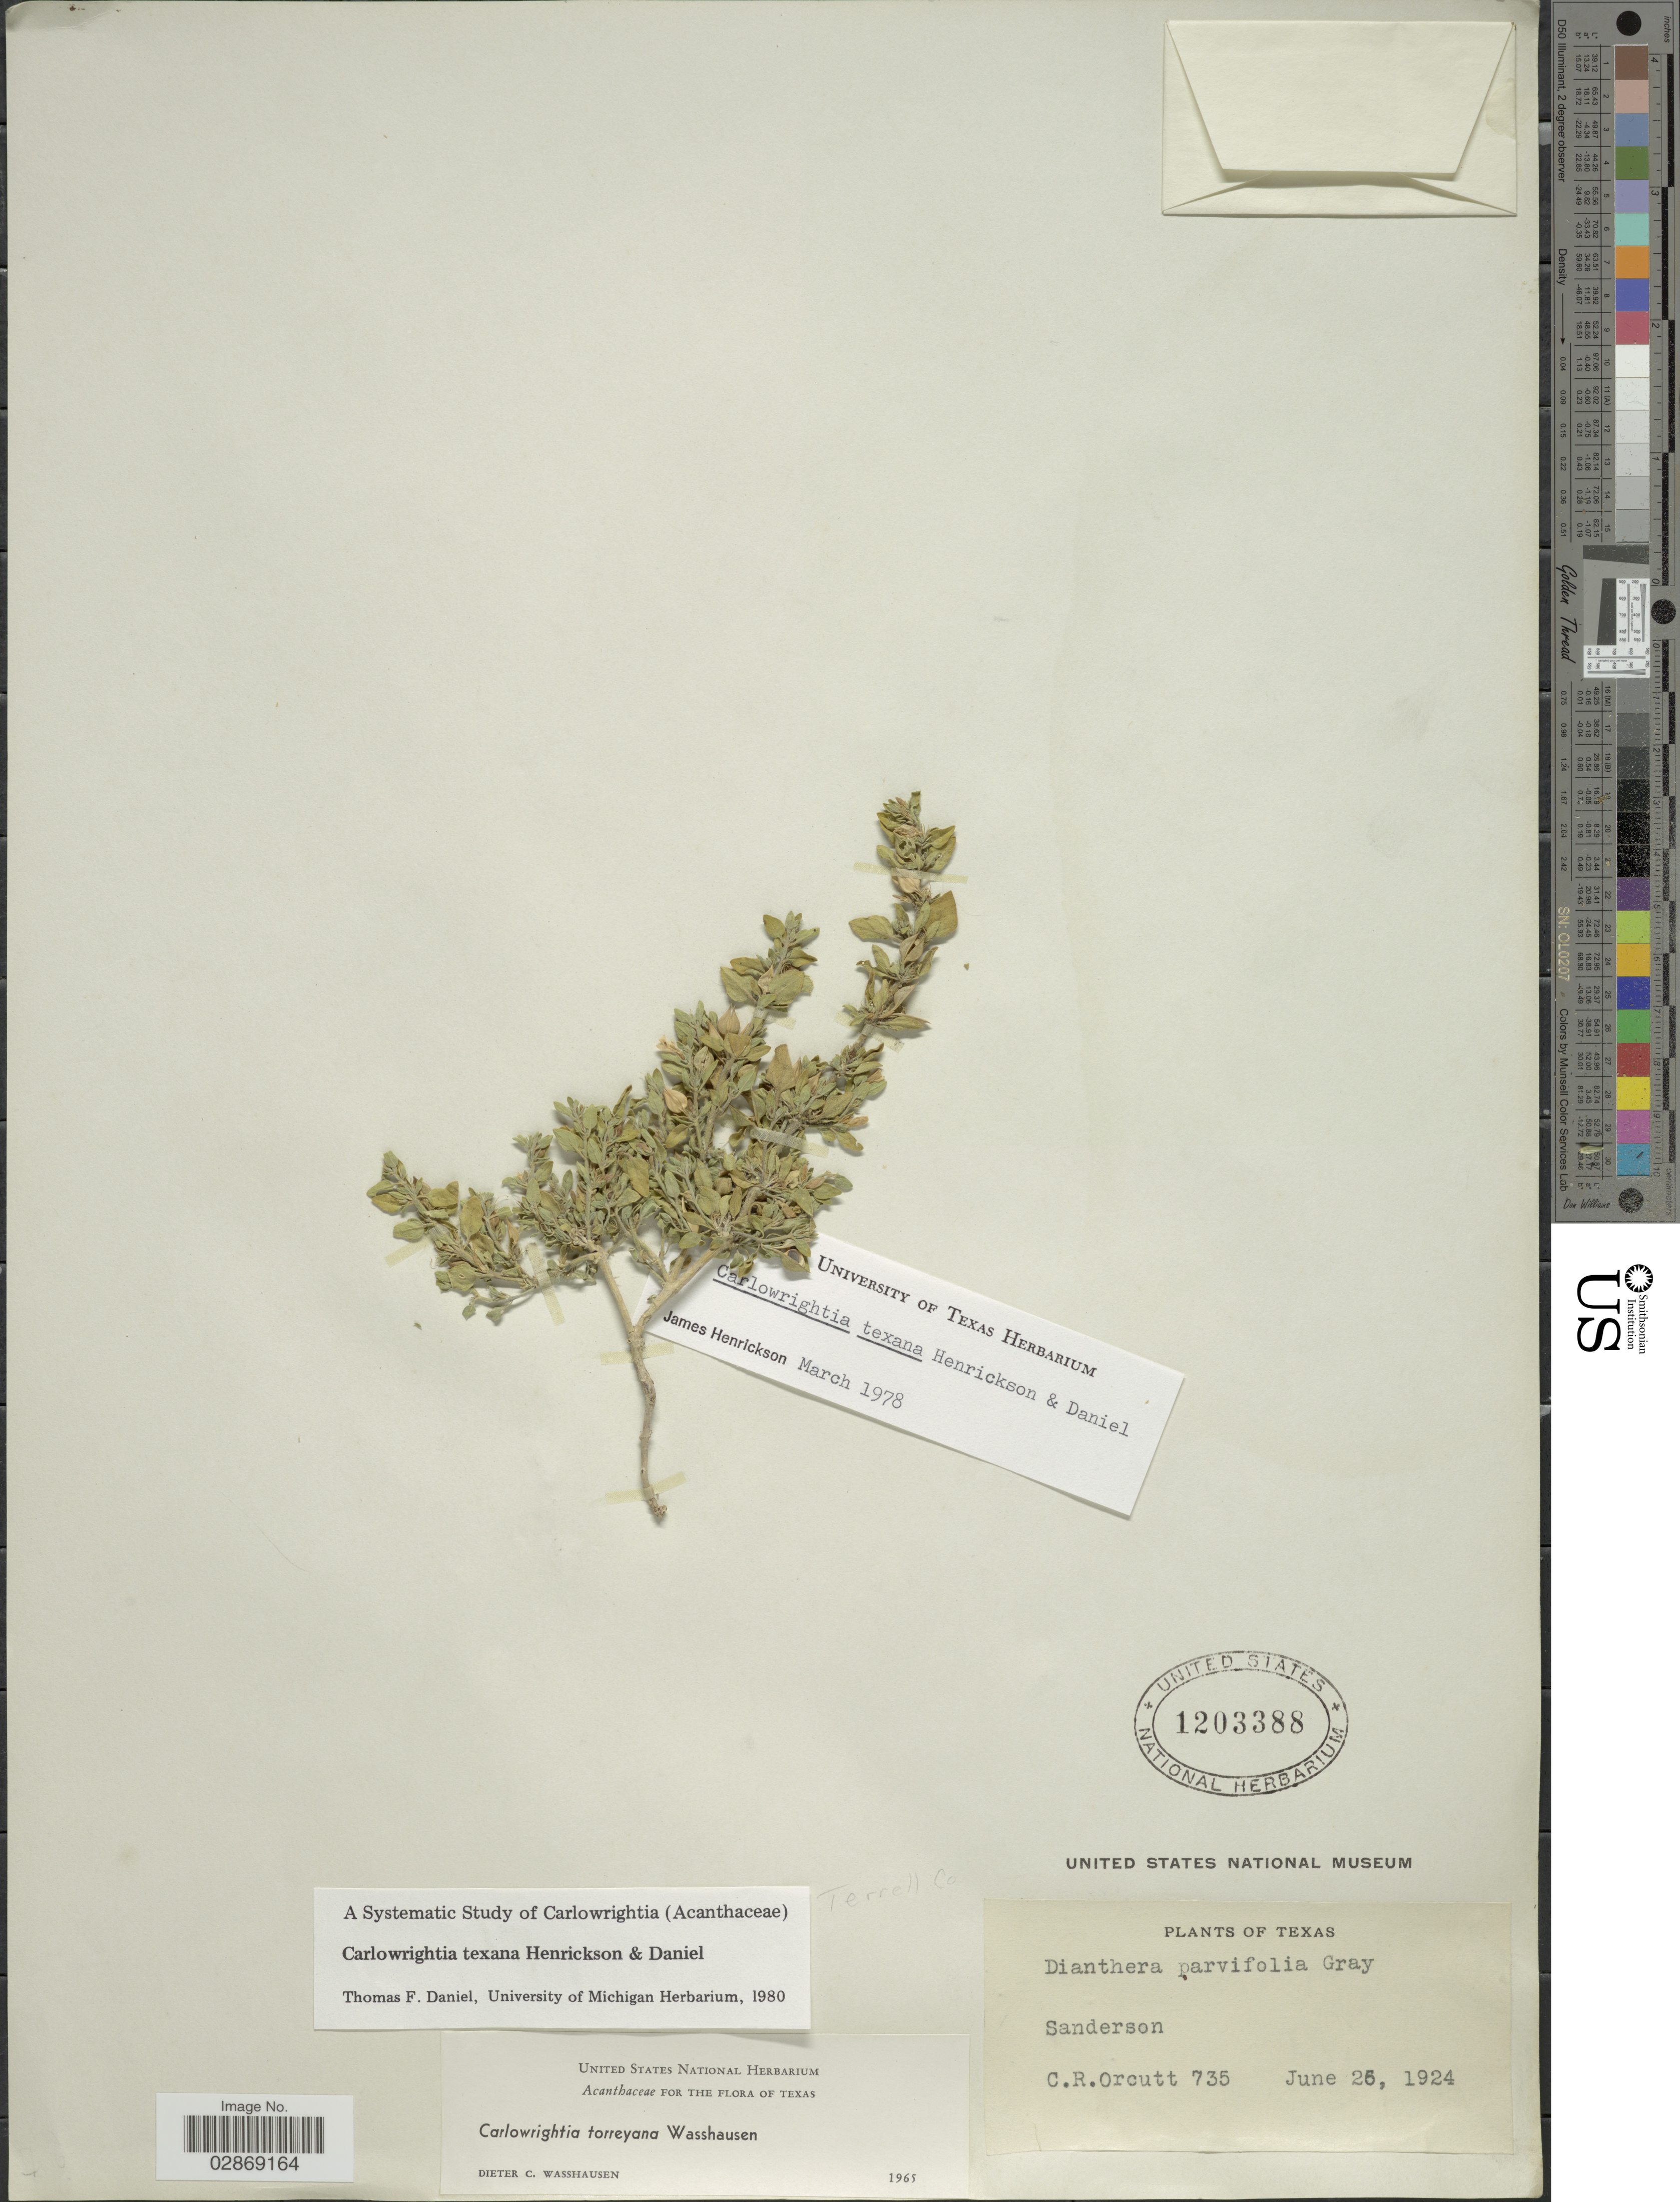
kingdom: Plantae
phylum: Tracheophyta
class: Magnoliopsida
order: Lamiales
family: Acanthaceae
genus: Carlowrightia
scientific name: Carlowrightia texana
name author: Henrickson & T.F. Daniel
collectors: C. R. Orcutt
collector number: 735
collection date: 1924-06-26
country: United States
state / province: Texas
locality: Sanderson, Terrell Co.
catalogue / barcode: US 1203388